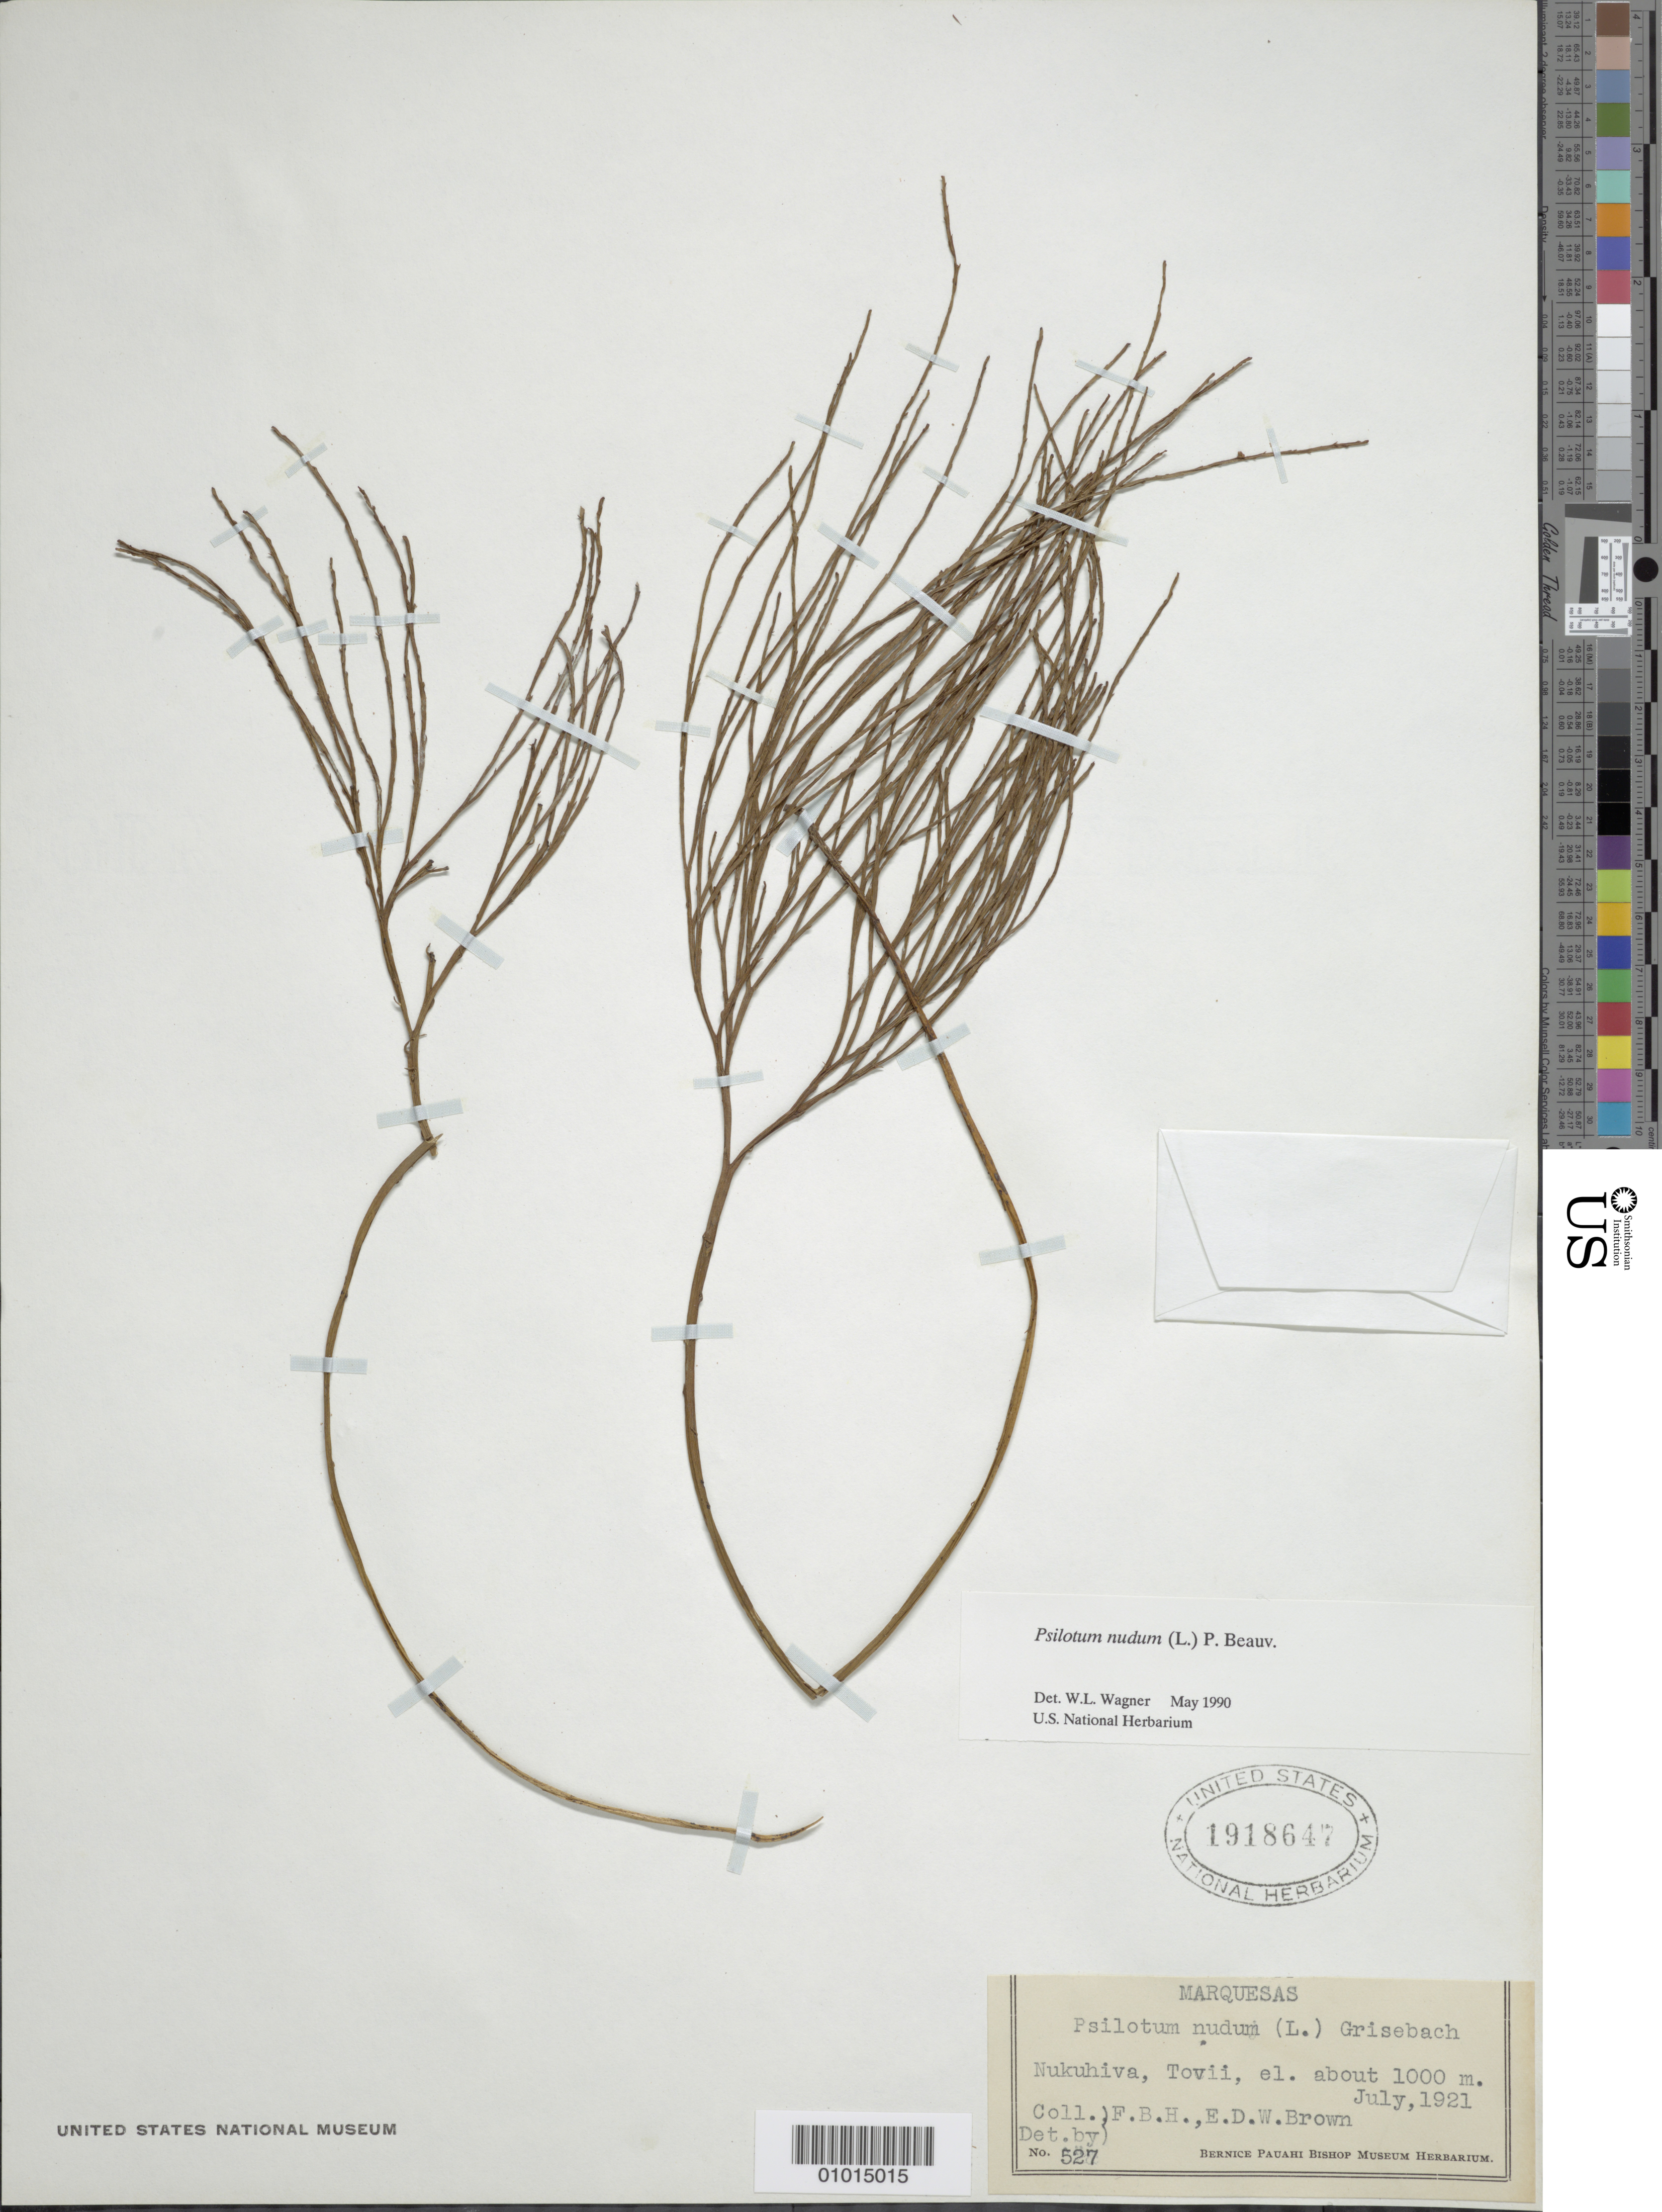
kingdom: Plantae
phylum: Tracheophyta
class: Polypodiopsida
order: Psilotales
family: Psilotaceae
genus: Psilotum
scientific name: Psilotum nudum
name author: (L.) P. Beauv.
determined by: Wagner, W. L., (BOT), Smithsonian Institution - National Museum of Natural History (UNITED STATES)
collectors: F. Brown & E. Brown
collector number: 527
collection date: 1921-07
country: French Polynesia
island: Nuku Hiva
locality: Toovii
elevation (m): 1000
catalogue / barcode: US 1918647